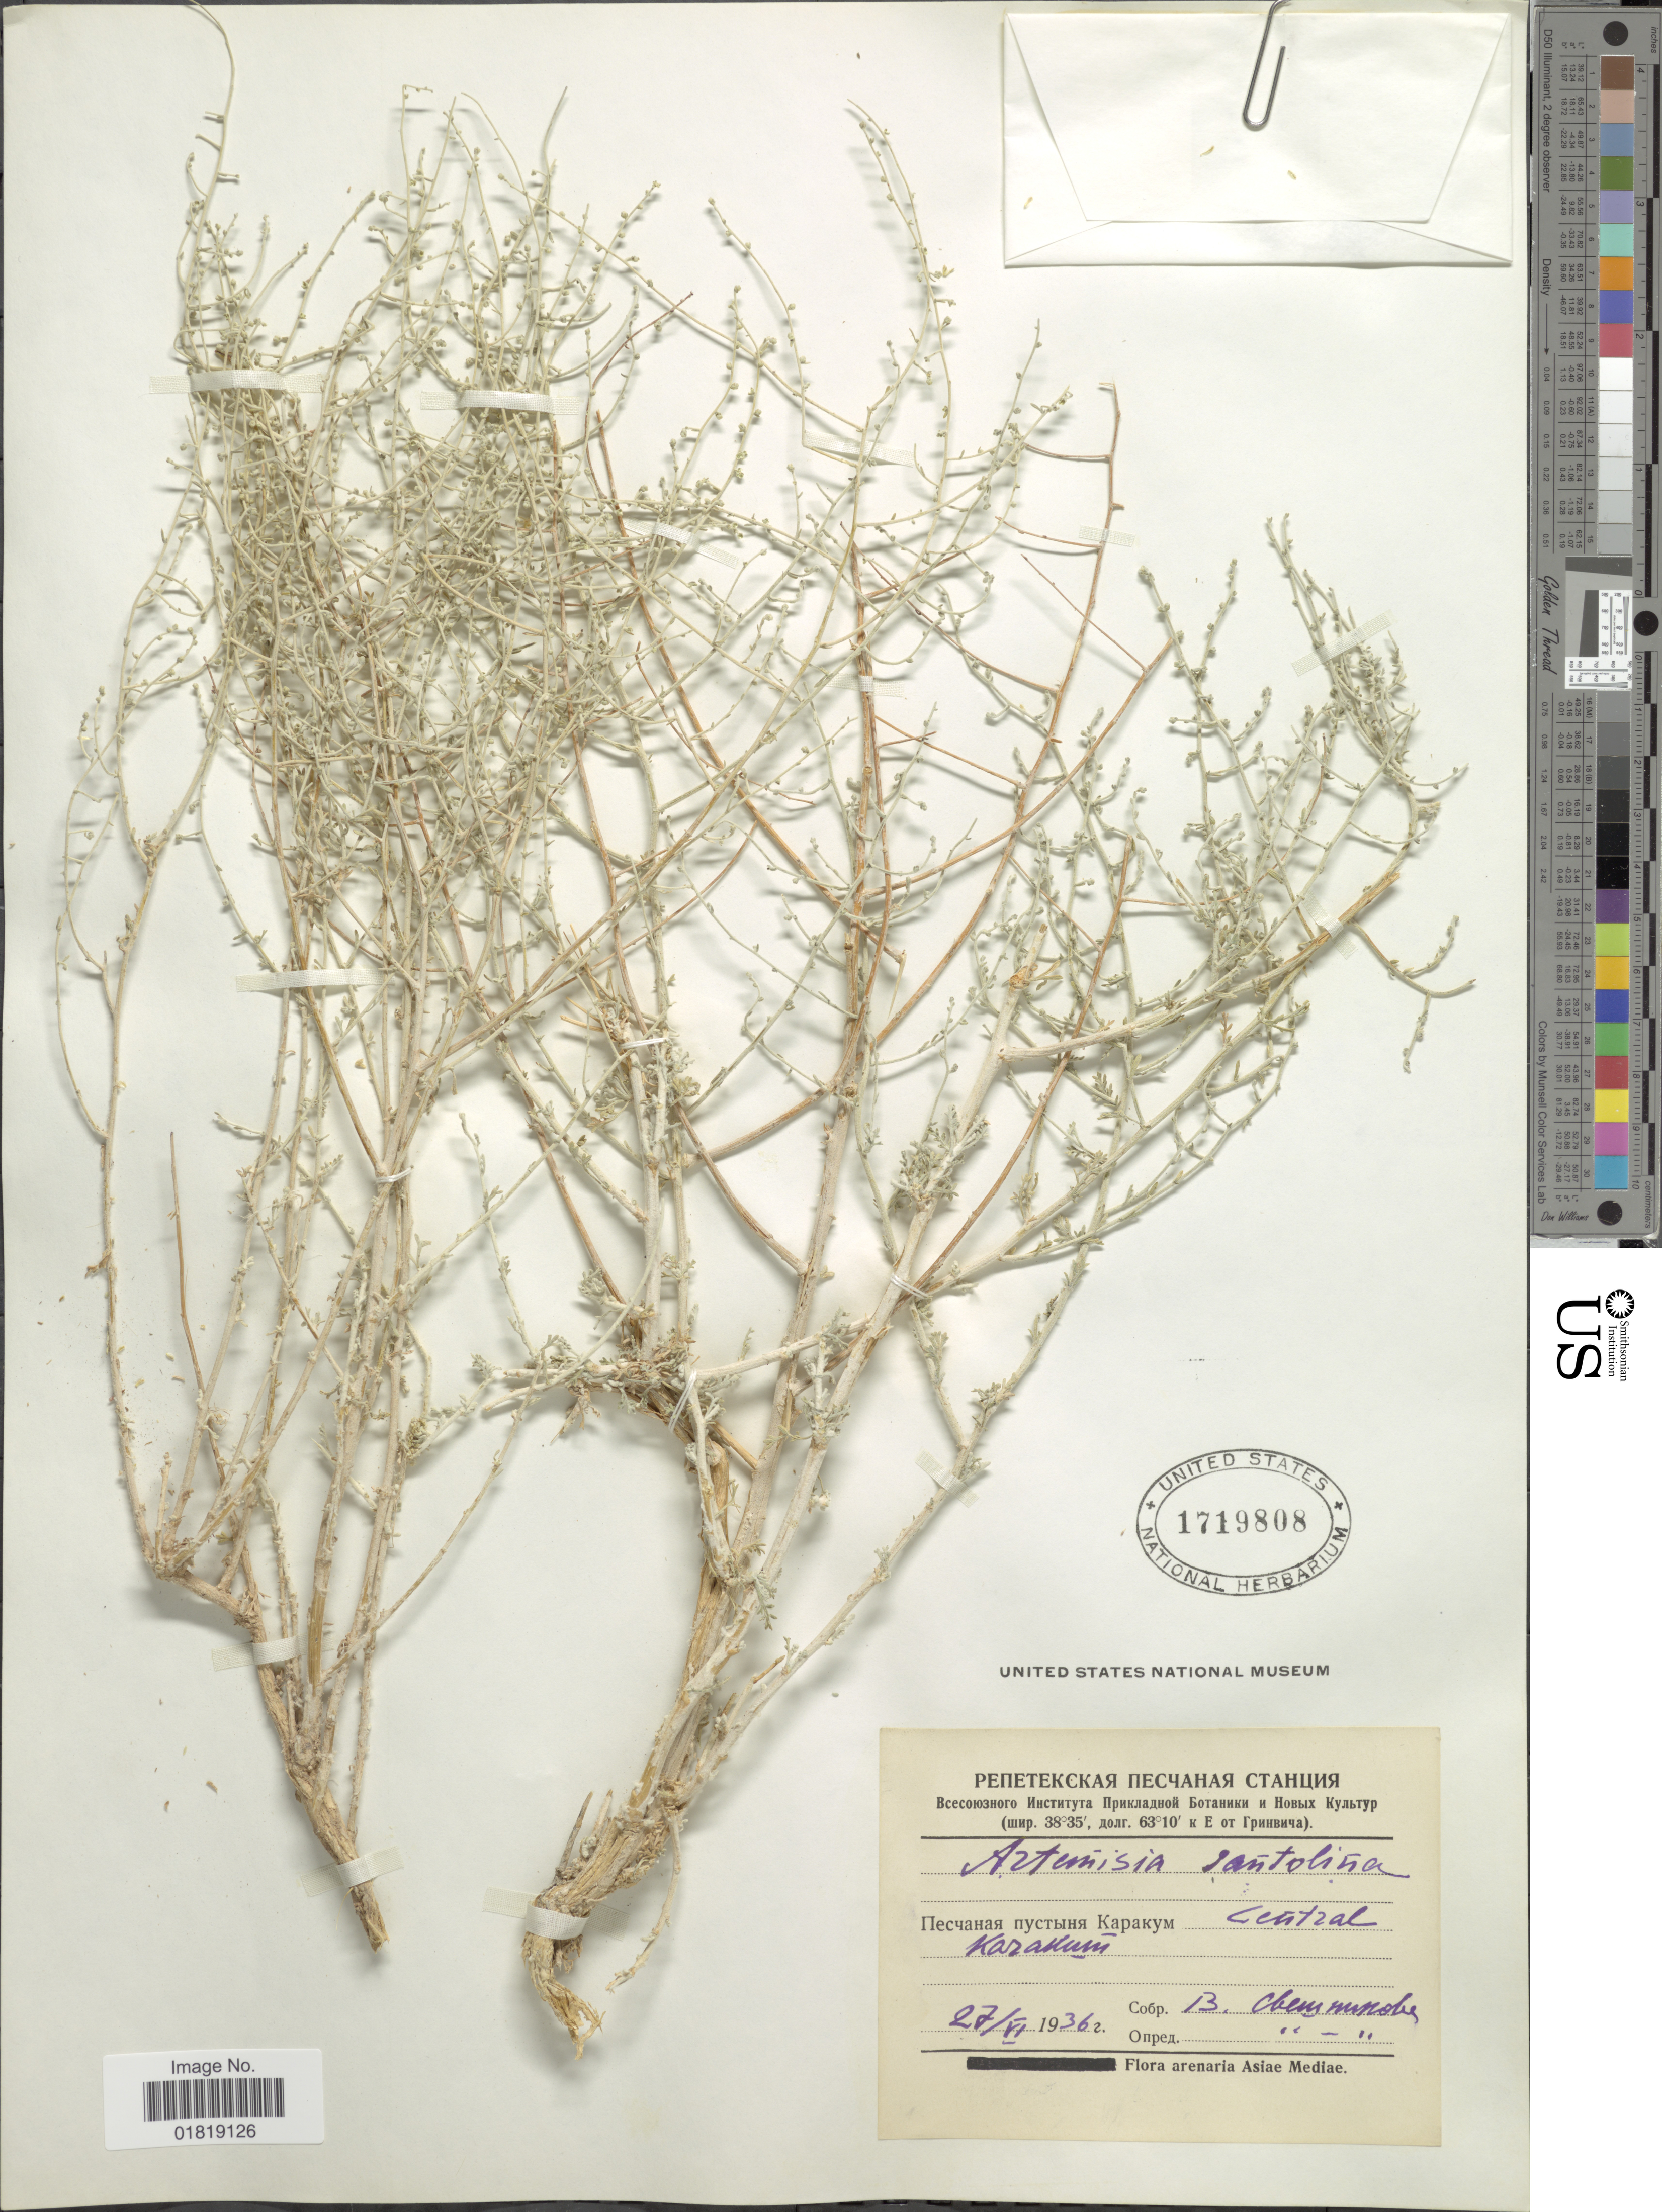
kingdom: Plantae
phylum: Tracheophyta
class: Magnoliopsida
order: Asterales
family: Asteraceae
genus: Artemisia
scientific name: Artemisia santolina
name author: Schrenk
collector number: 13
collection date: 1936-06-27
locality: Central Karakum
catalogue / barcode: US 1719808